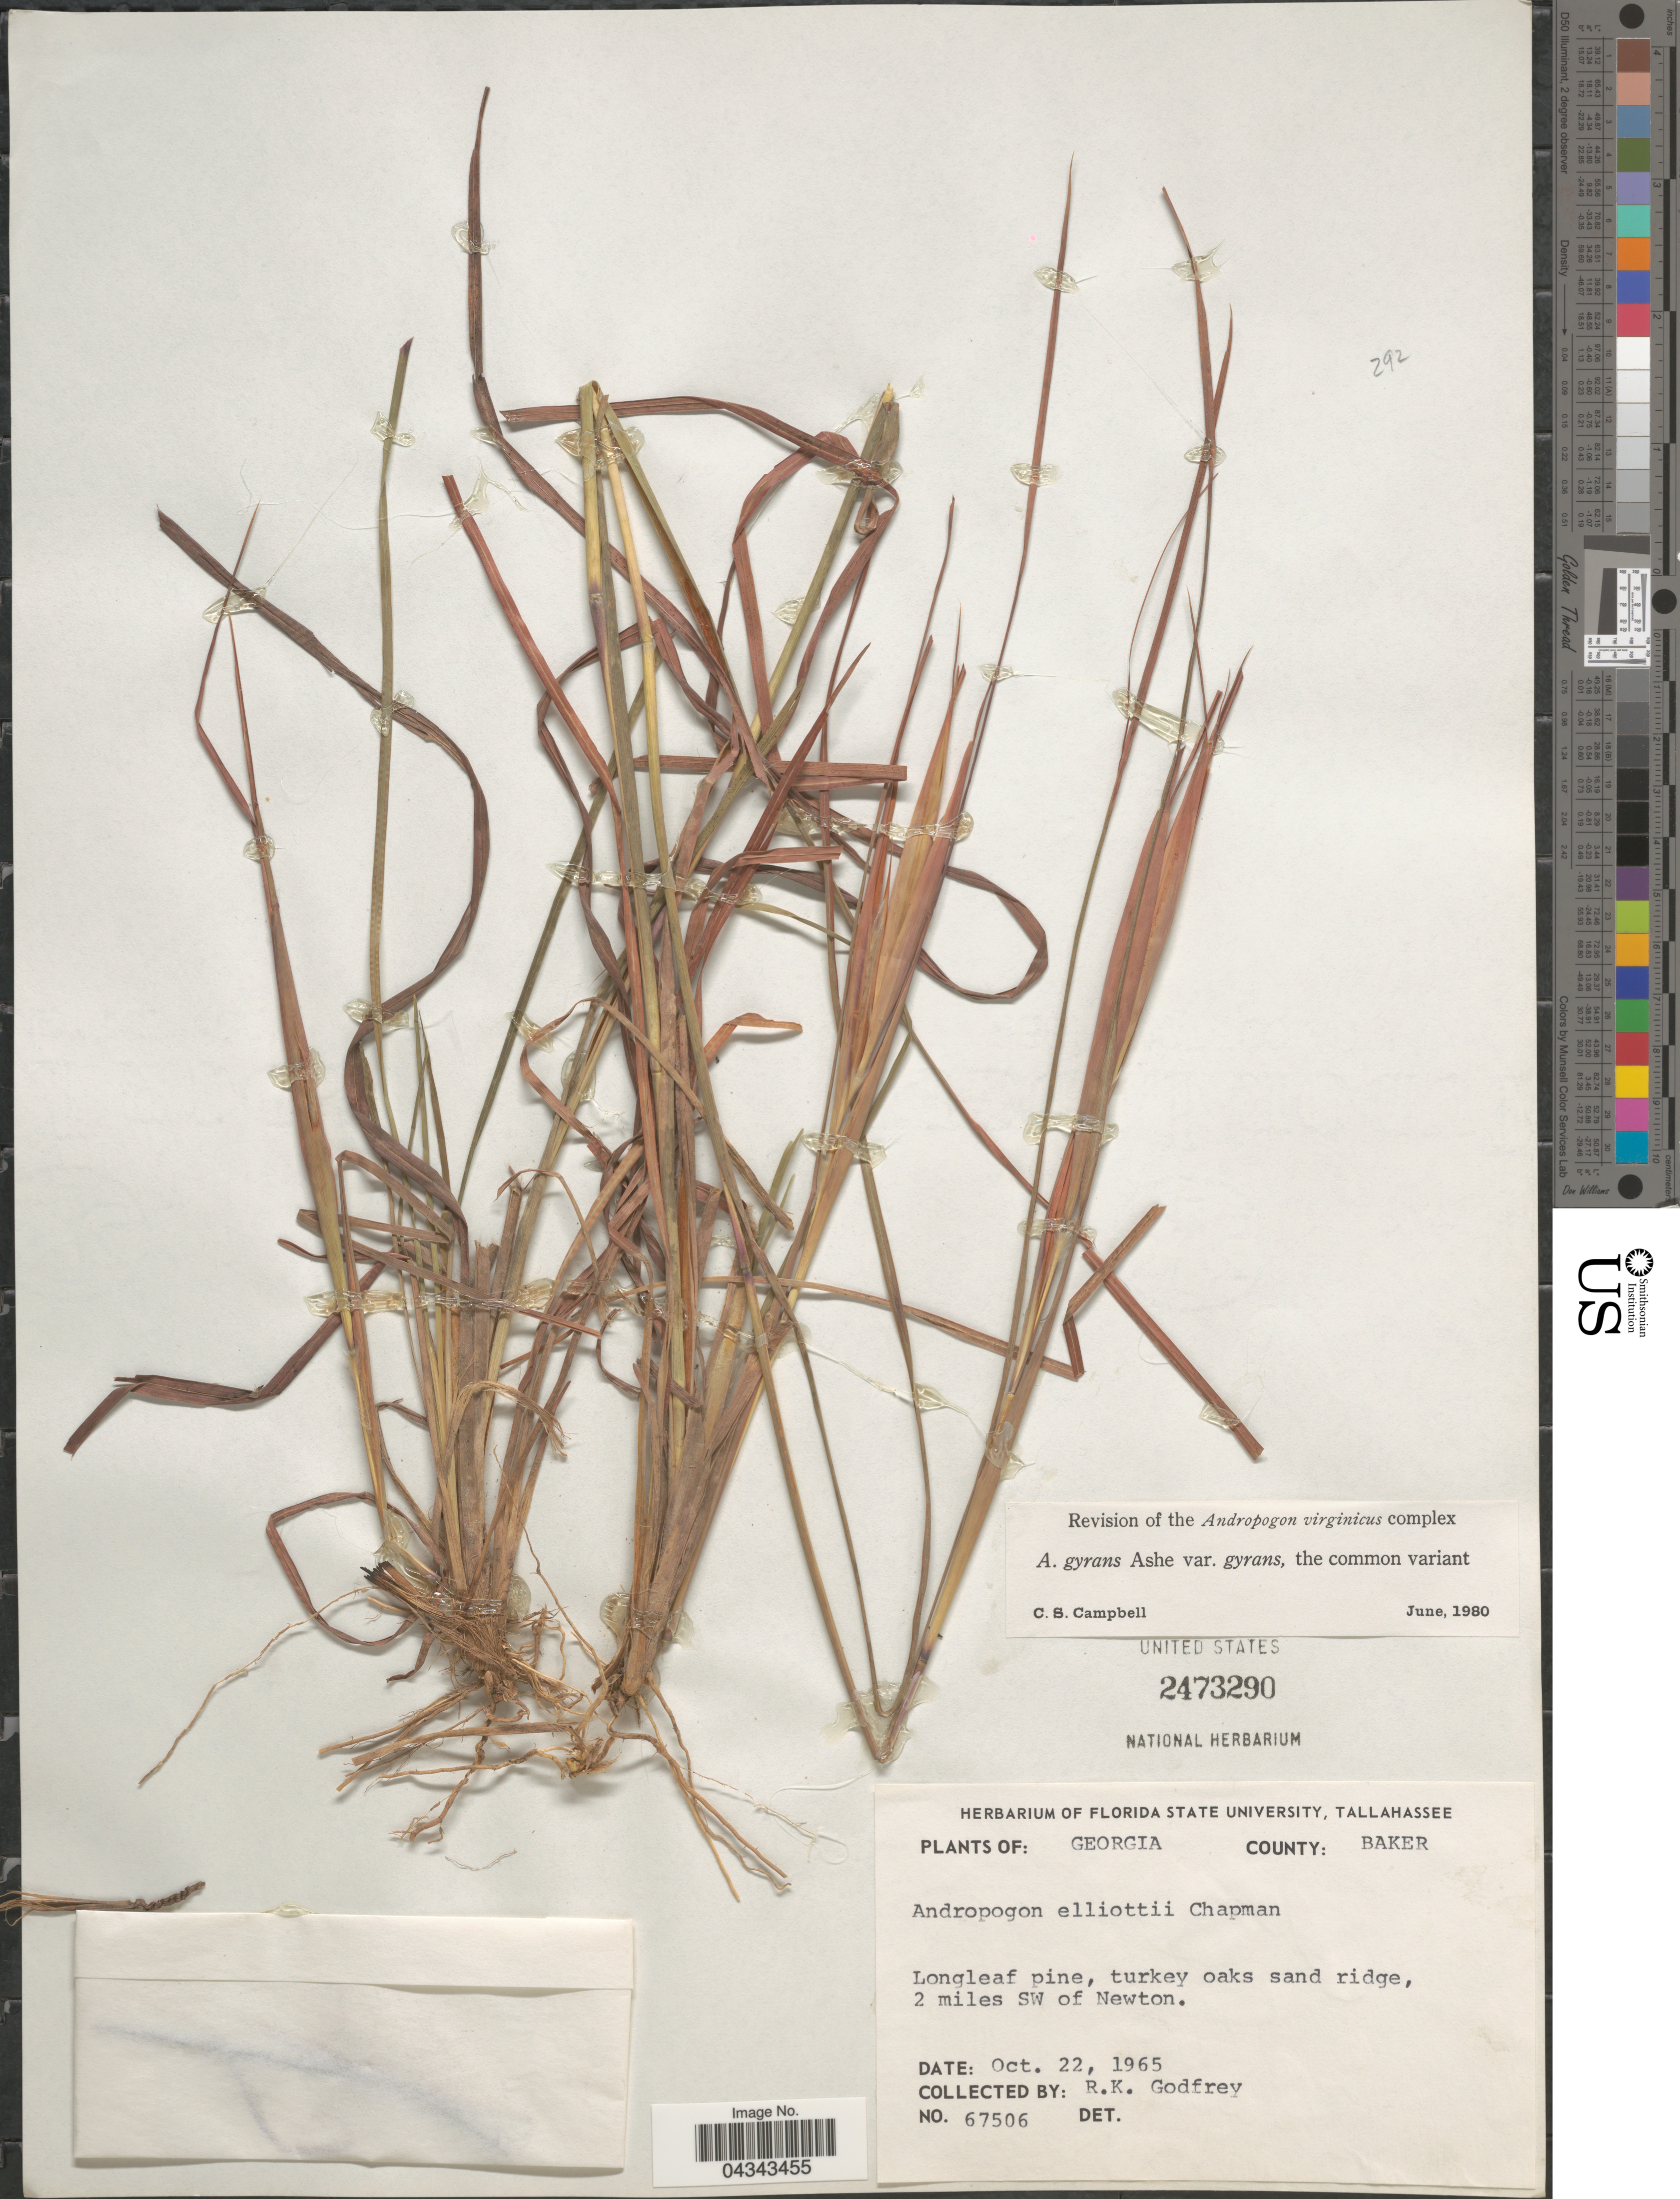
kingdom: Plantae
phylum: Tracheophyta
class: Liliopsida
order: Poales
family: Poaceae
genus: Andropogon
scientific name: Andropogon gyrans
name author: Ashe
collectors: R. K. Godfrey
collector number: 67506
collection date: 1965-10-22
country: United States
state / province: Georgia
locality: County: Baker. 2 miles SW of Newton.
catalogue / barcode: US 2473290